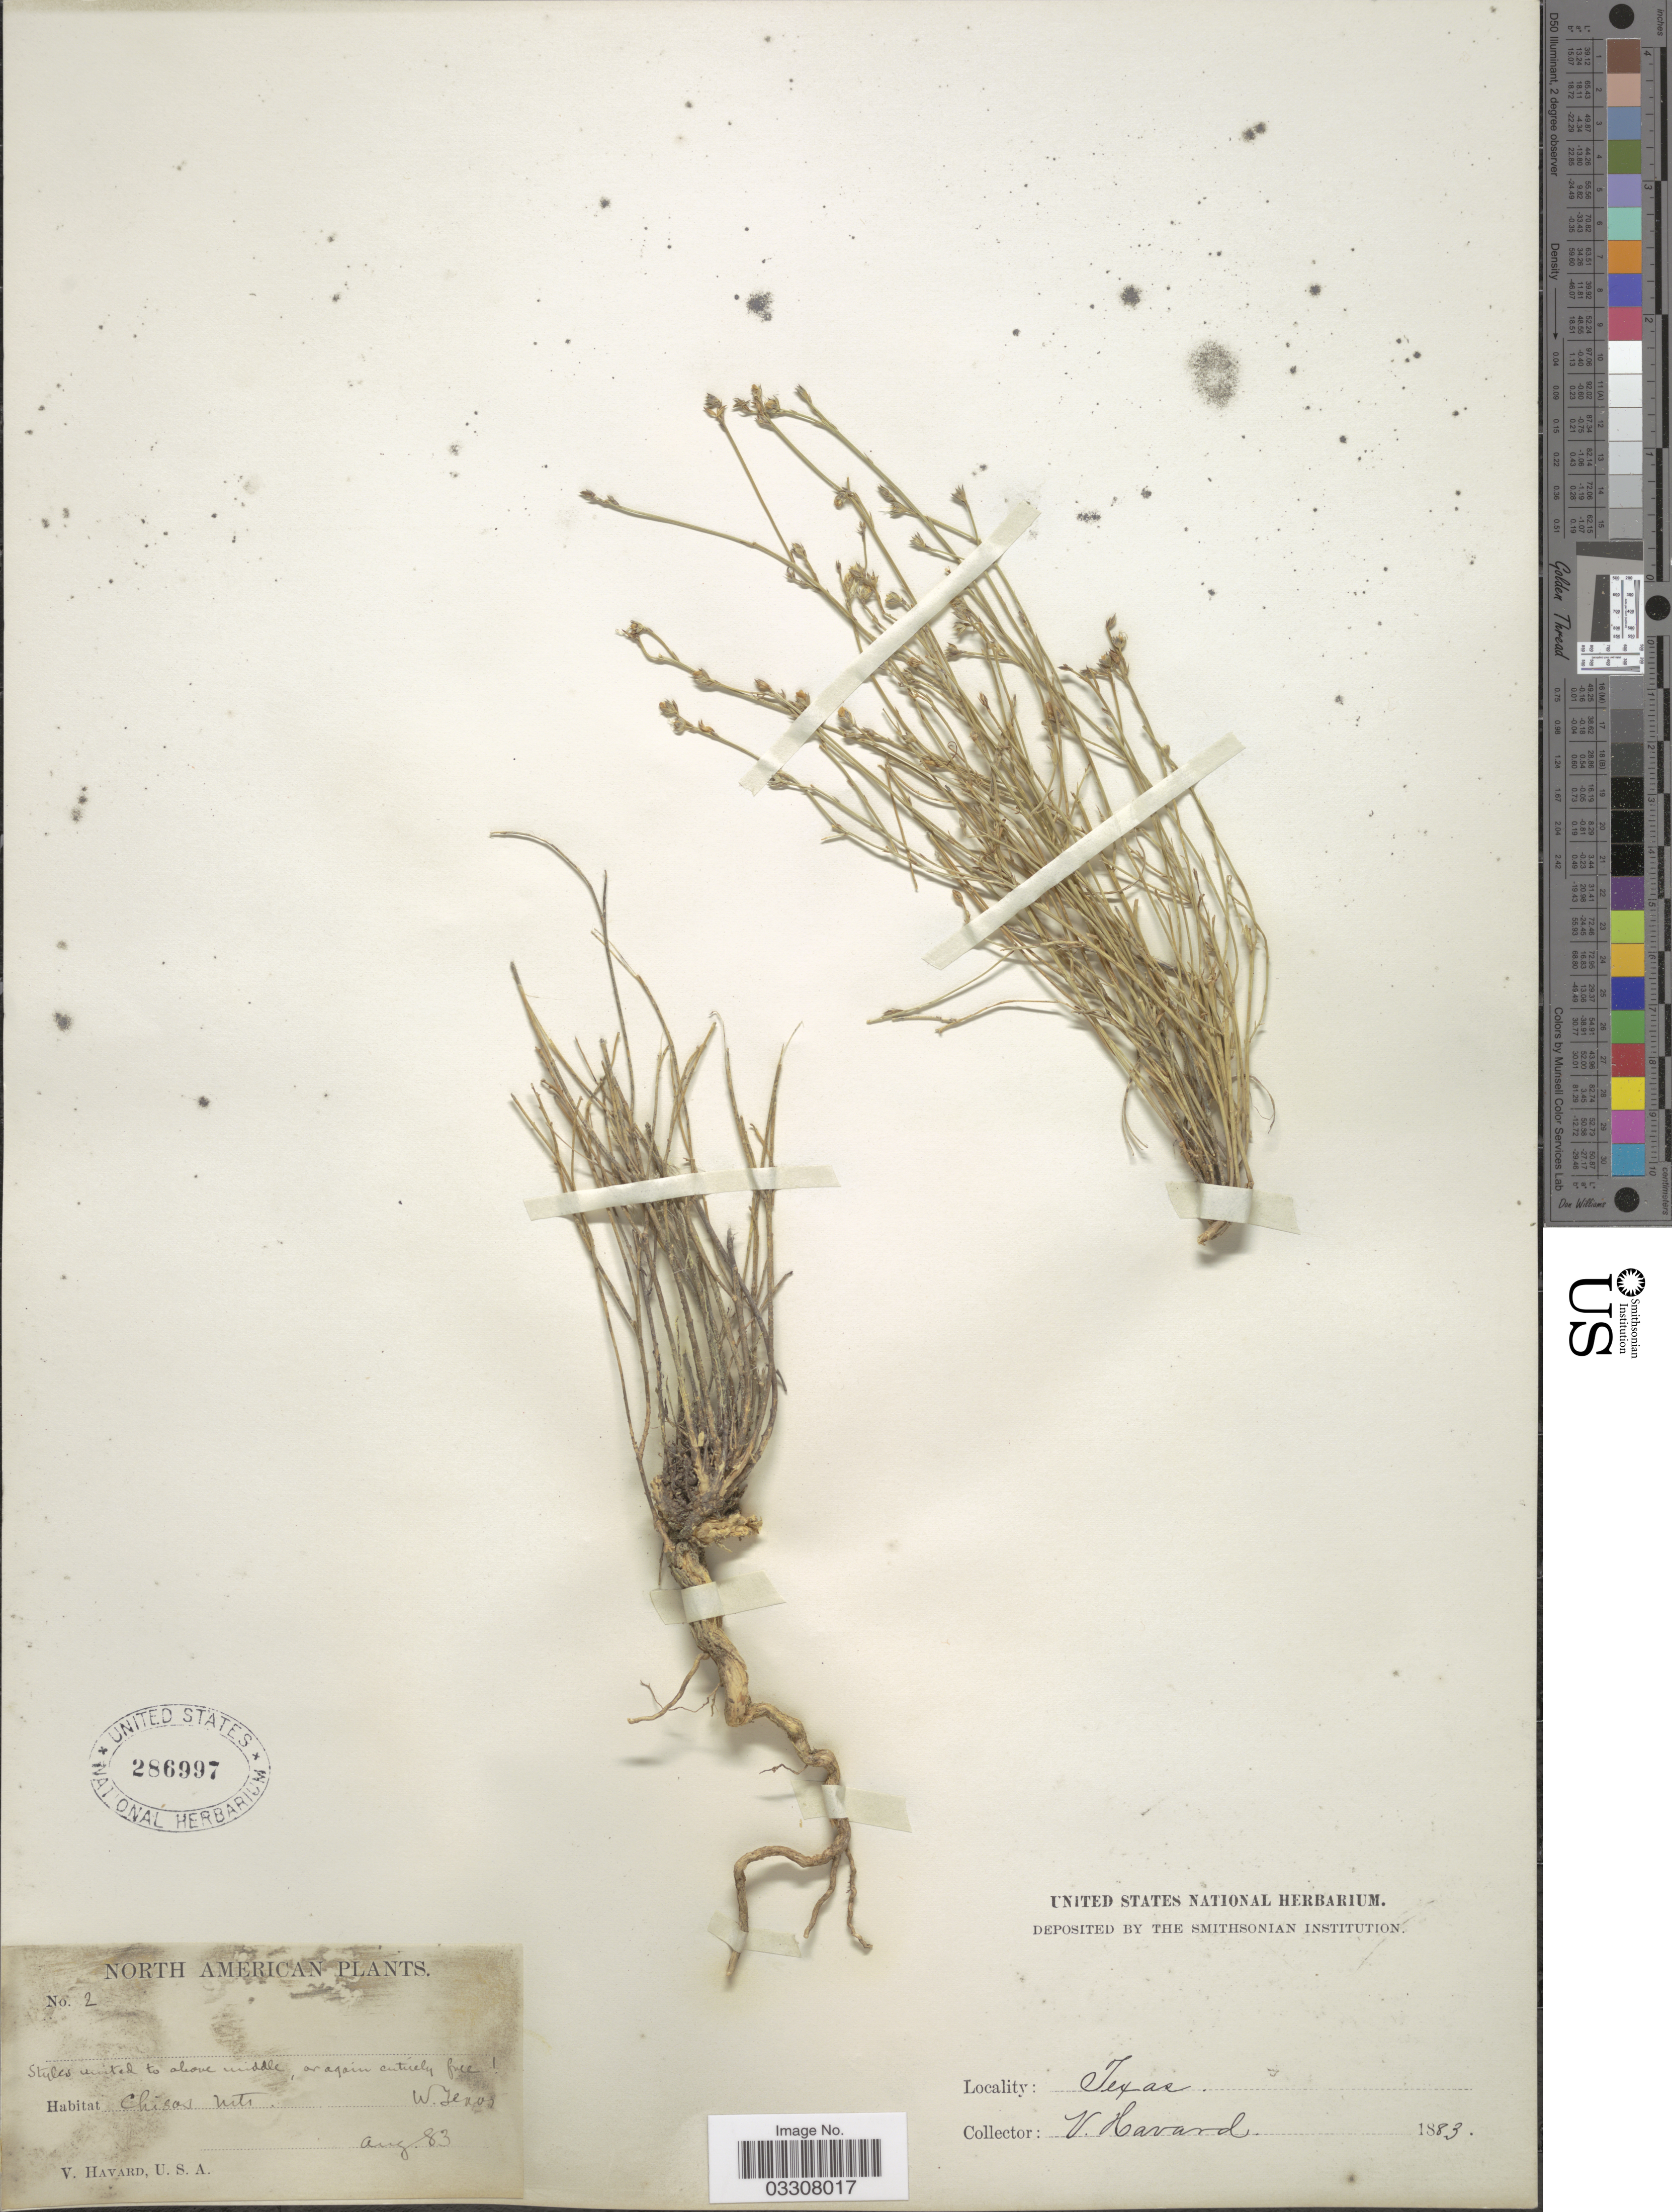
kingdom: Plantae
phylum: Tracheophyta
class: Magnoliopsida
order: Sapindales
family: Rutaceae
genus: Thamnosma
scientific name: Thamnosma texana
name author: (A. Gray) Torr.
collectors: V. Havard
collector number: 2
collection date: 1883-08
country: United States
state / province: Texas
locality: Chisos Mts. W. Texas.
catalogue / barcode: US 286997